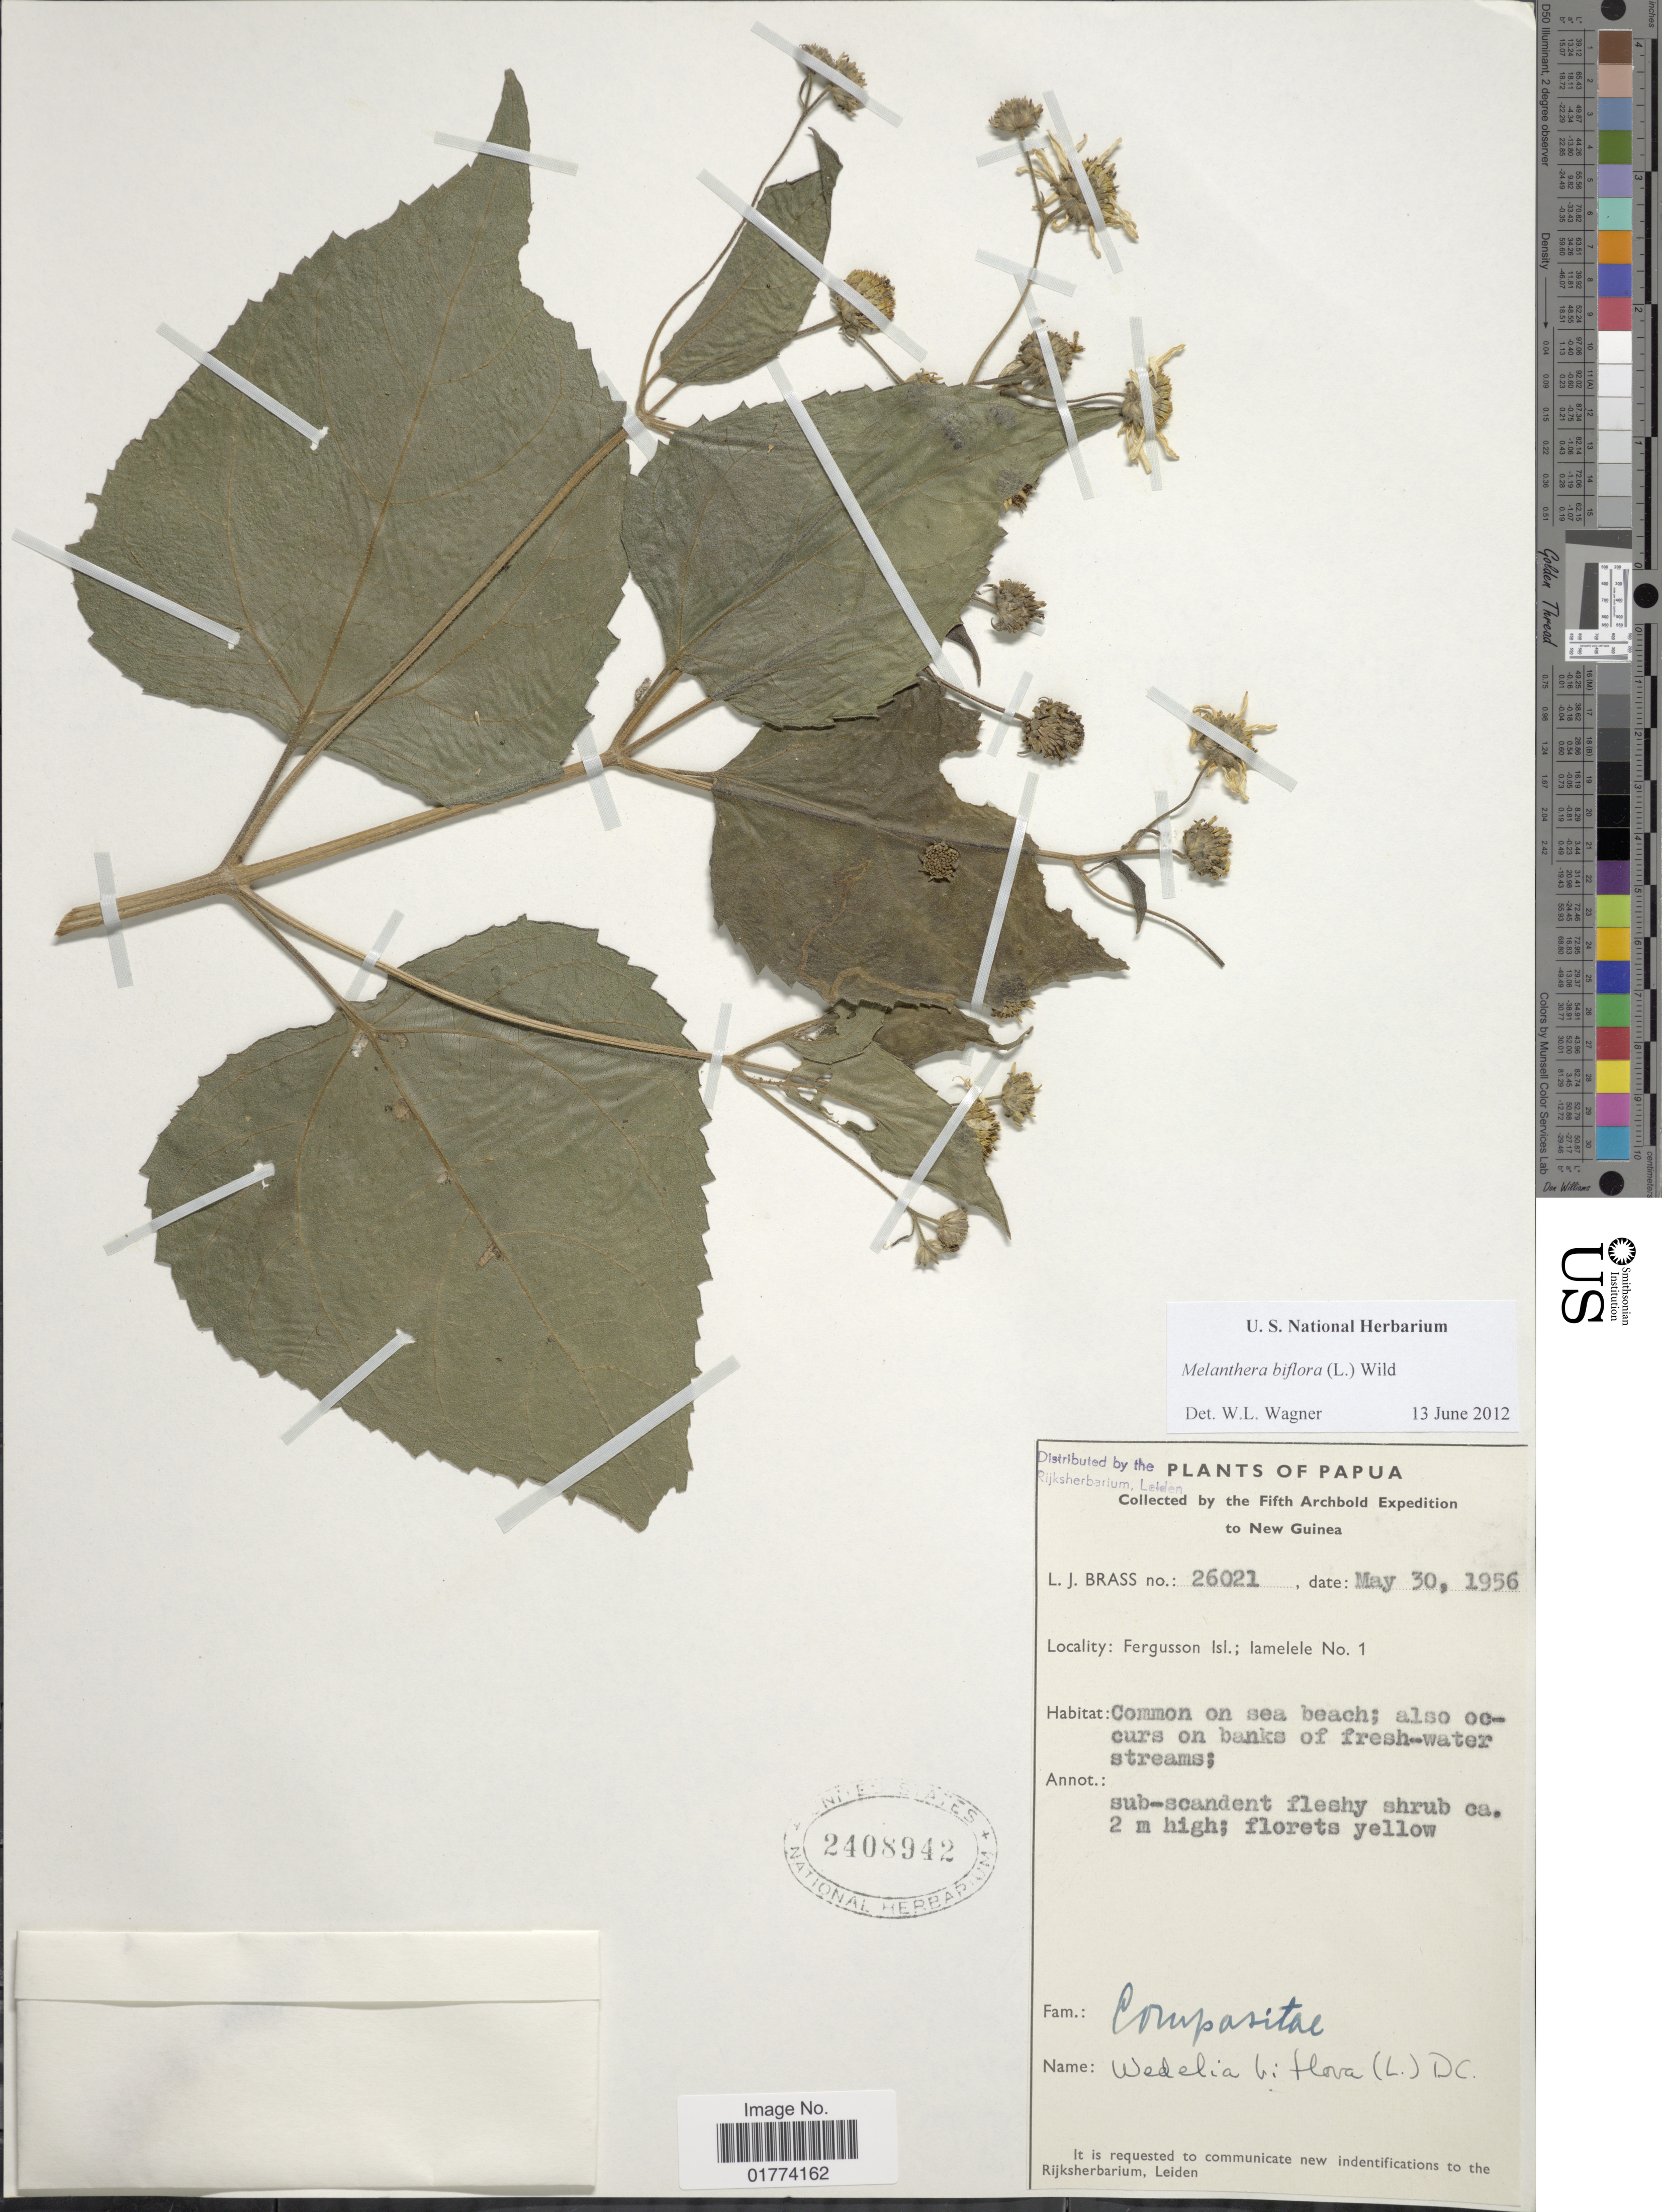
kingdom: Plantae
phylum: Tracheophyta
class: Magnoliopsida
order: Asterales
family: Asteraceae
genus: Wollastonia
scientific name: Wollastonia biflora var. biflora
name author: (L.) DC.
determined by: Wagner, W. L., (BOT), Smithsonian Institution - National Museum of Natural History (UNITED STATES)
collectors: L. J. Brass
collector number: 26021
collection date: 1956-05-30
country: Papua New Guinea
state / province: Milne Bay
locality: Fergusson Isl.; lamelele No. 1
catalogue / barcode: US 2408942